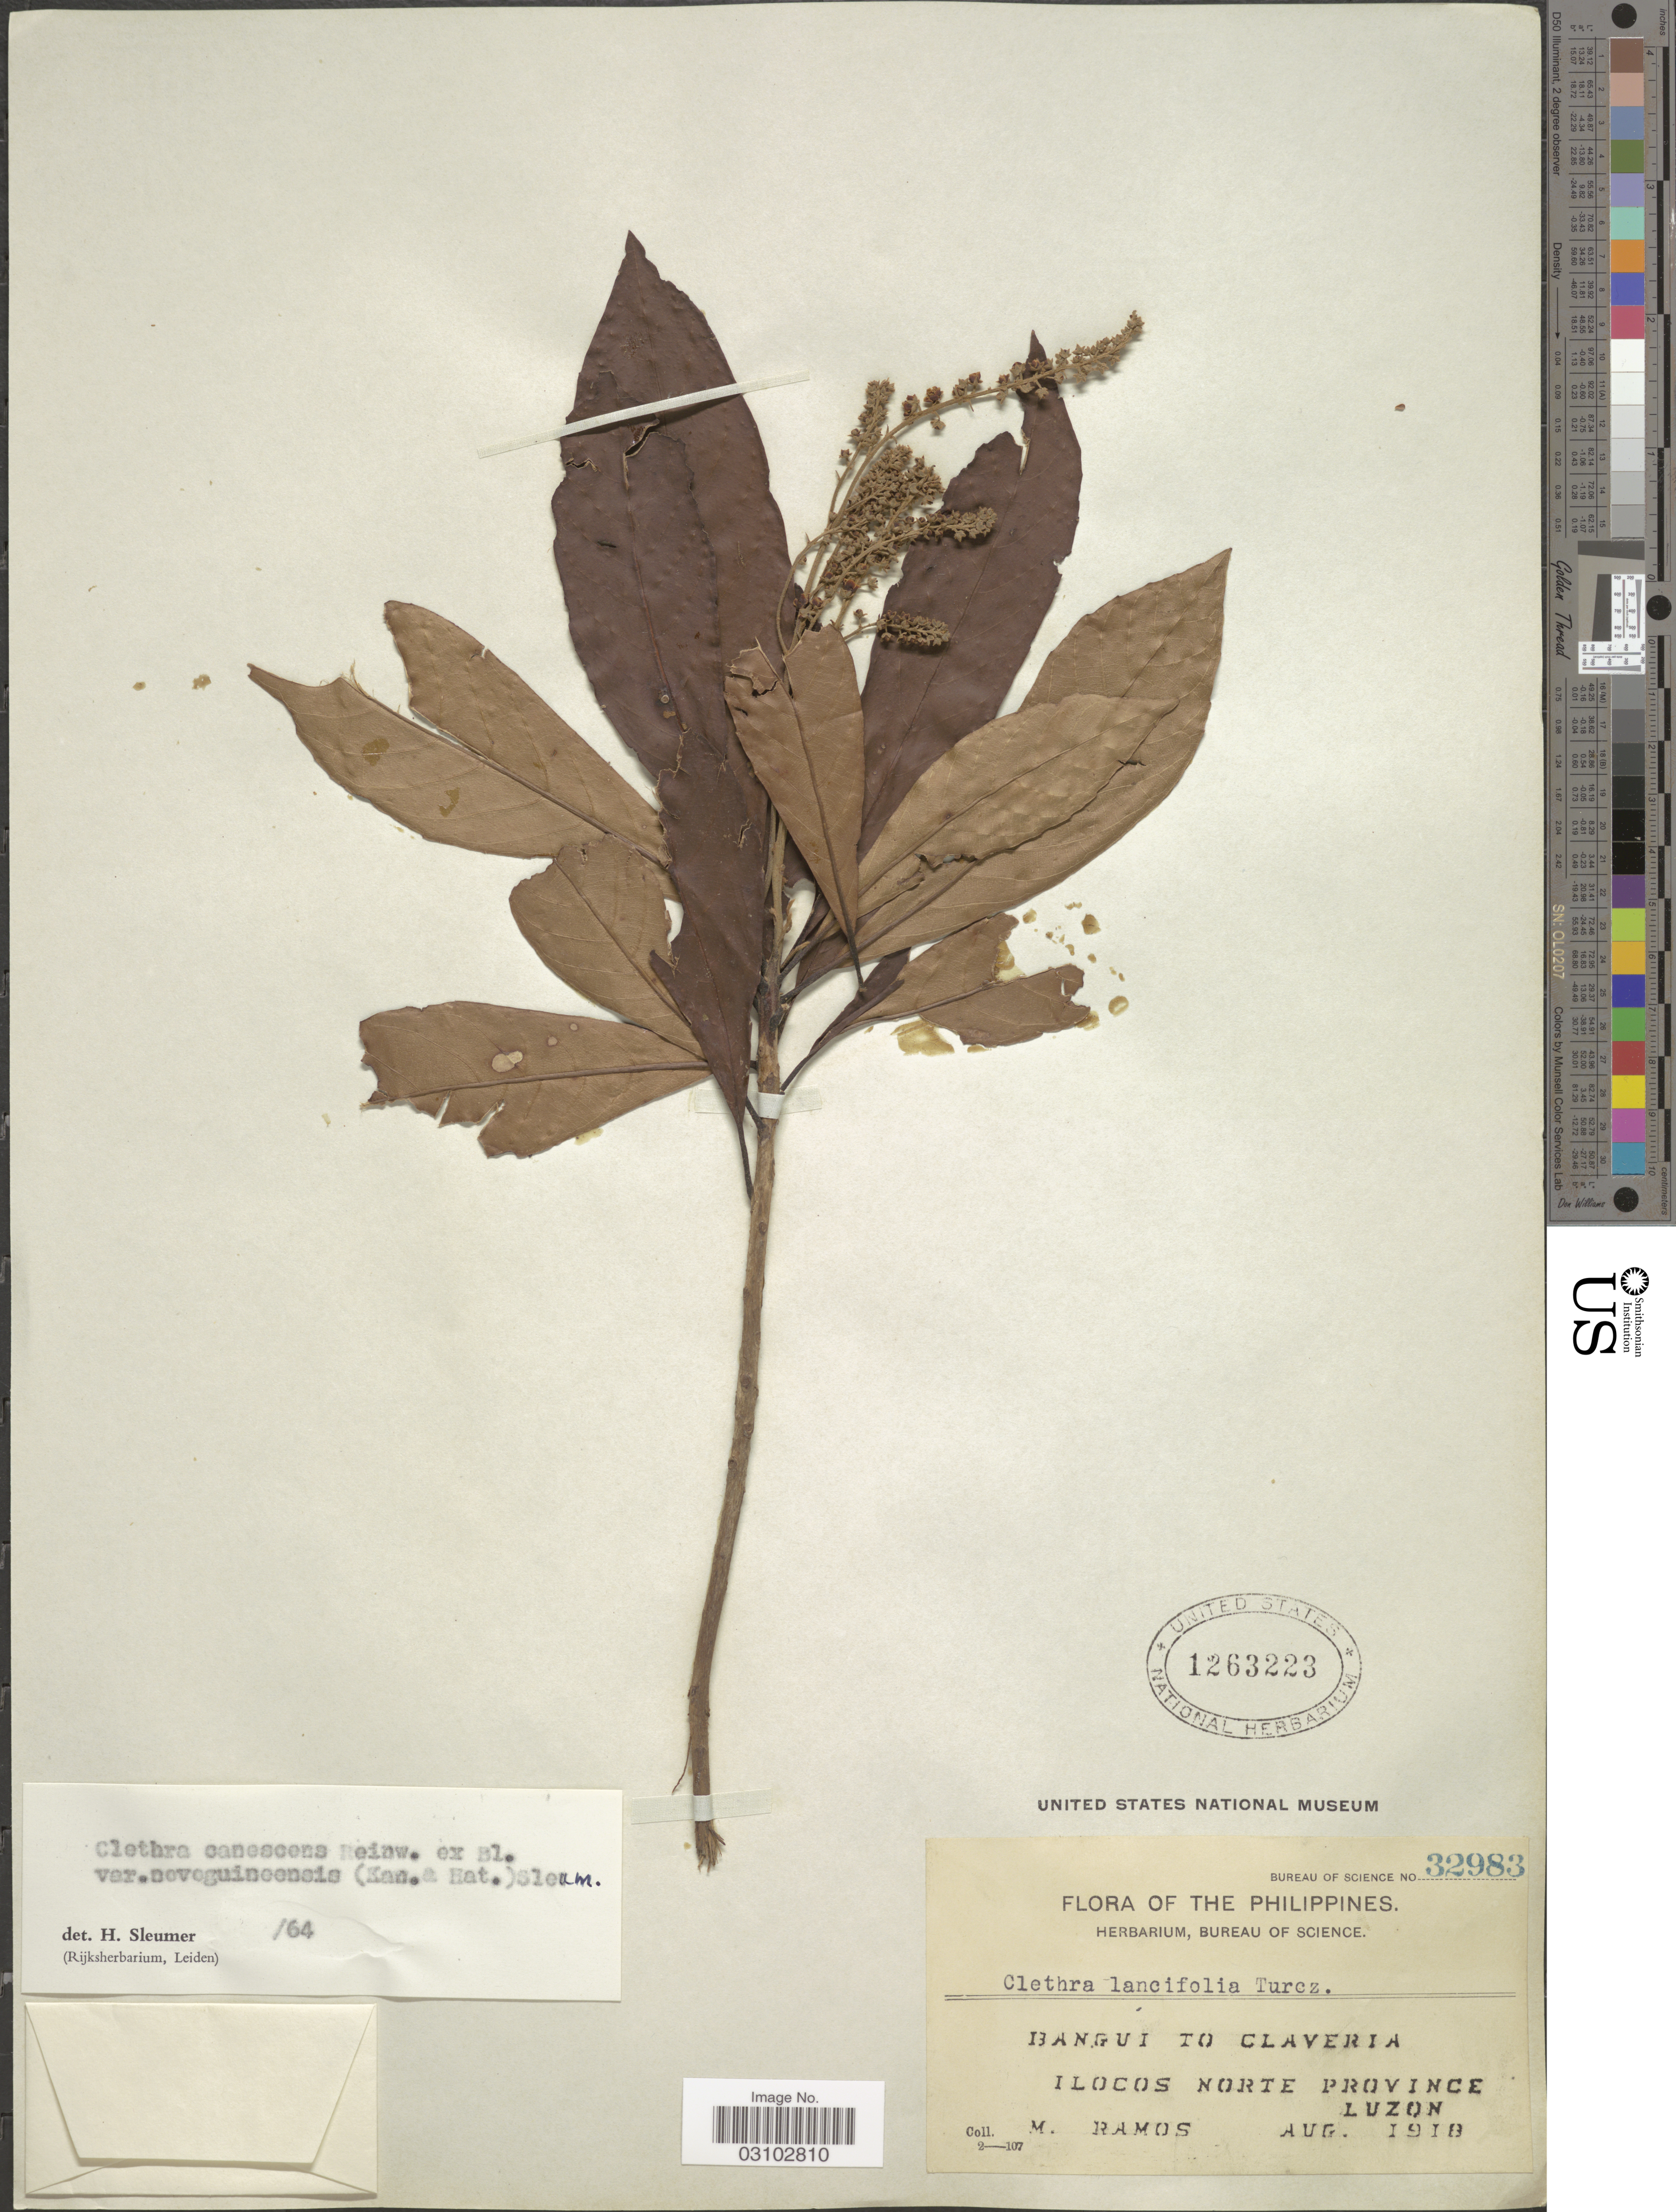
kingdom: Plantae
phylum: Tracheophyta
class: Magnoliopsida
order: Ericales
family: Clethraceae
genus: Clethra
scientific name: Clethra canescens var. novoguineensis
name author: (Kaneh. & Hatus.) Sleumer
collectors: M. Ramos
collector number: Bureau of Science 32983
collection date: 1918-08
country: Philippines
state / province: Ilocos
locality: Bangui to Claveria, Ilocos Norte Province, Luzon.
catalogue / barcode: US 1263223